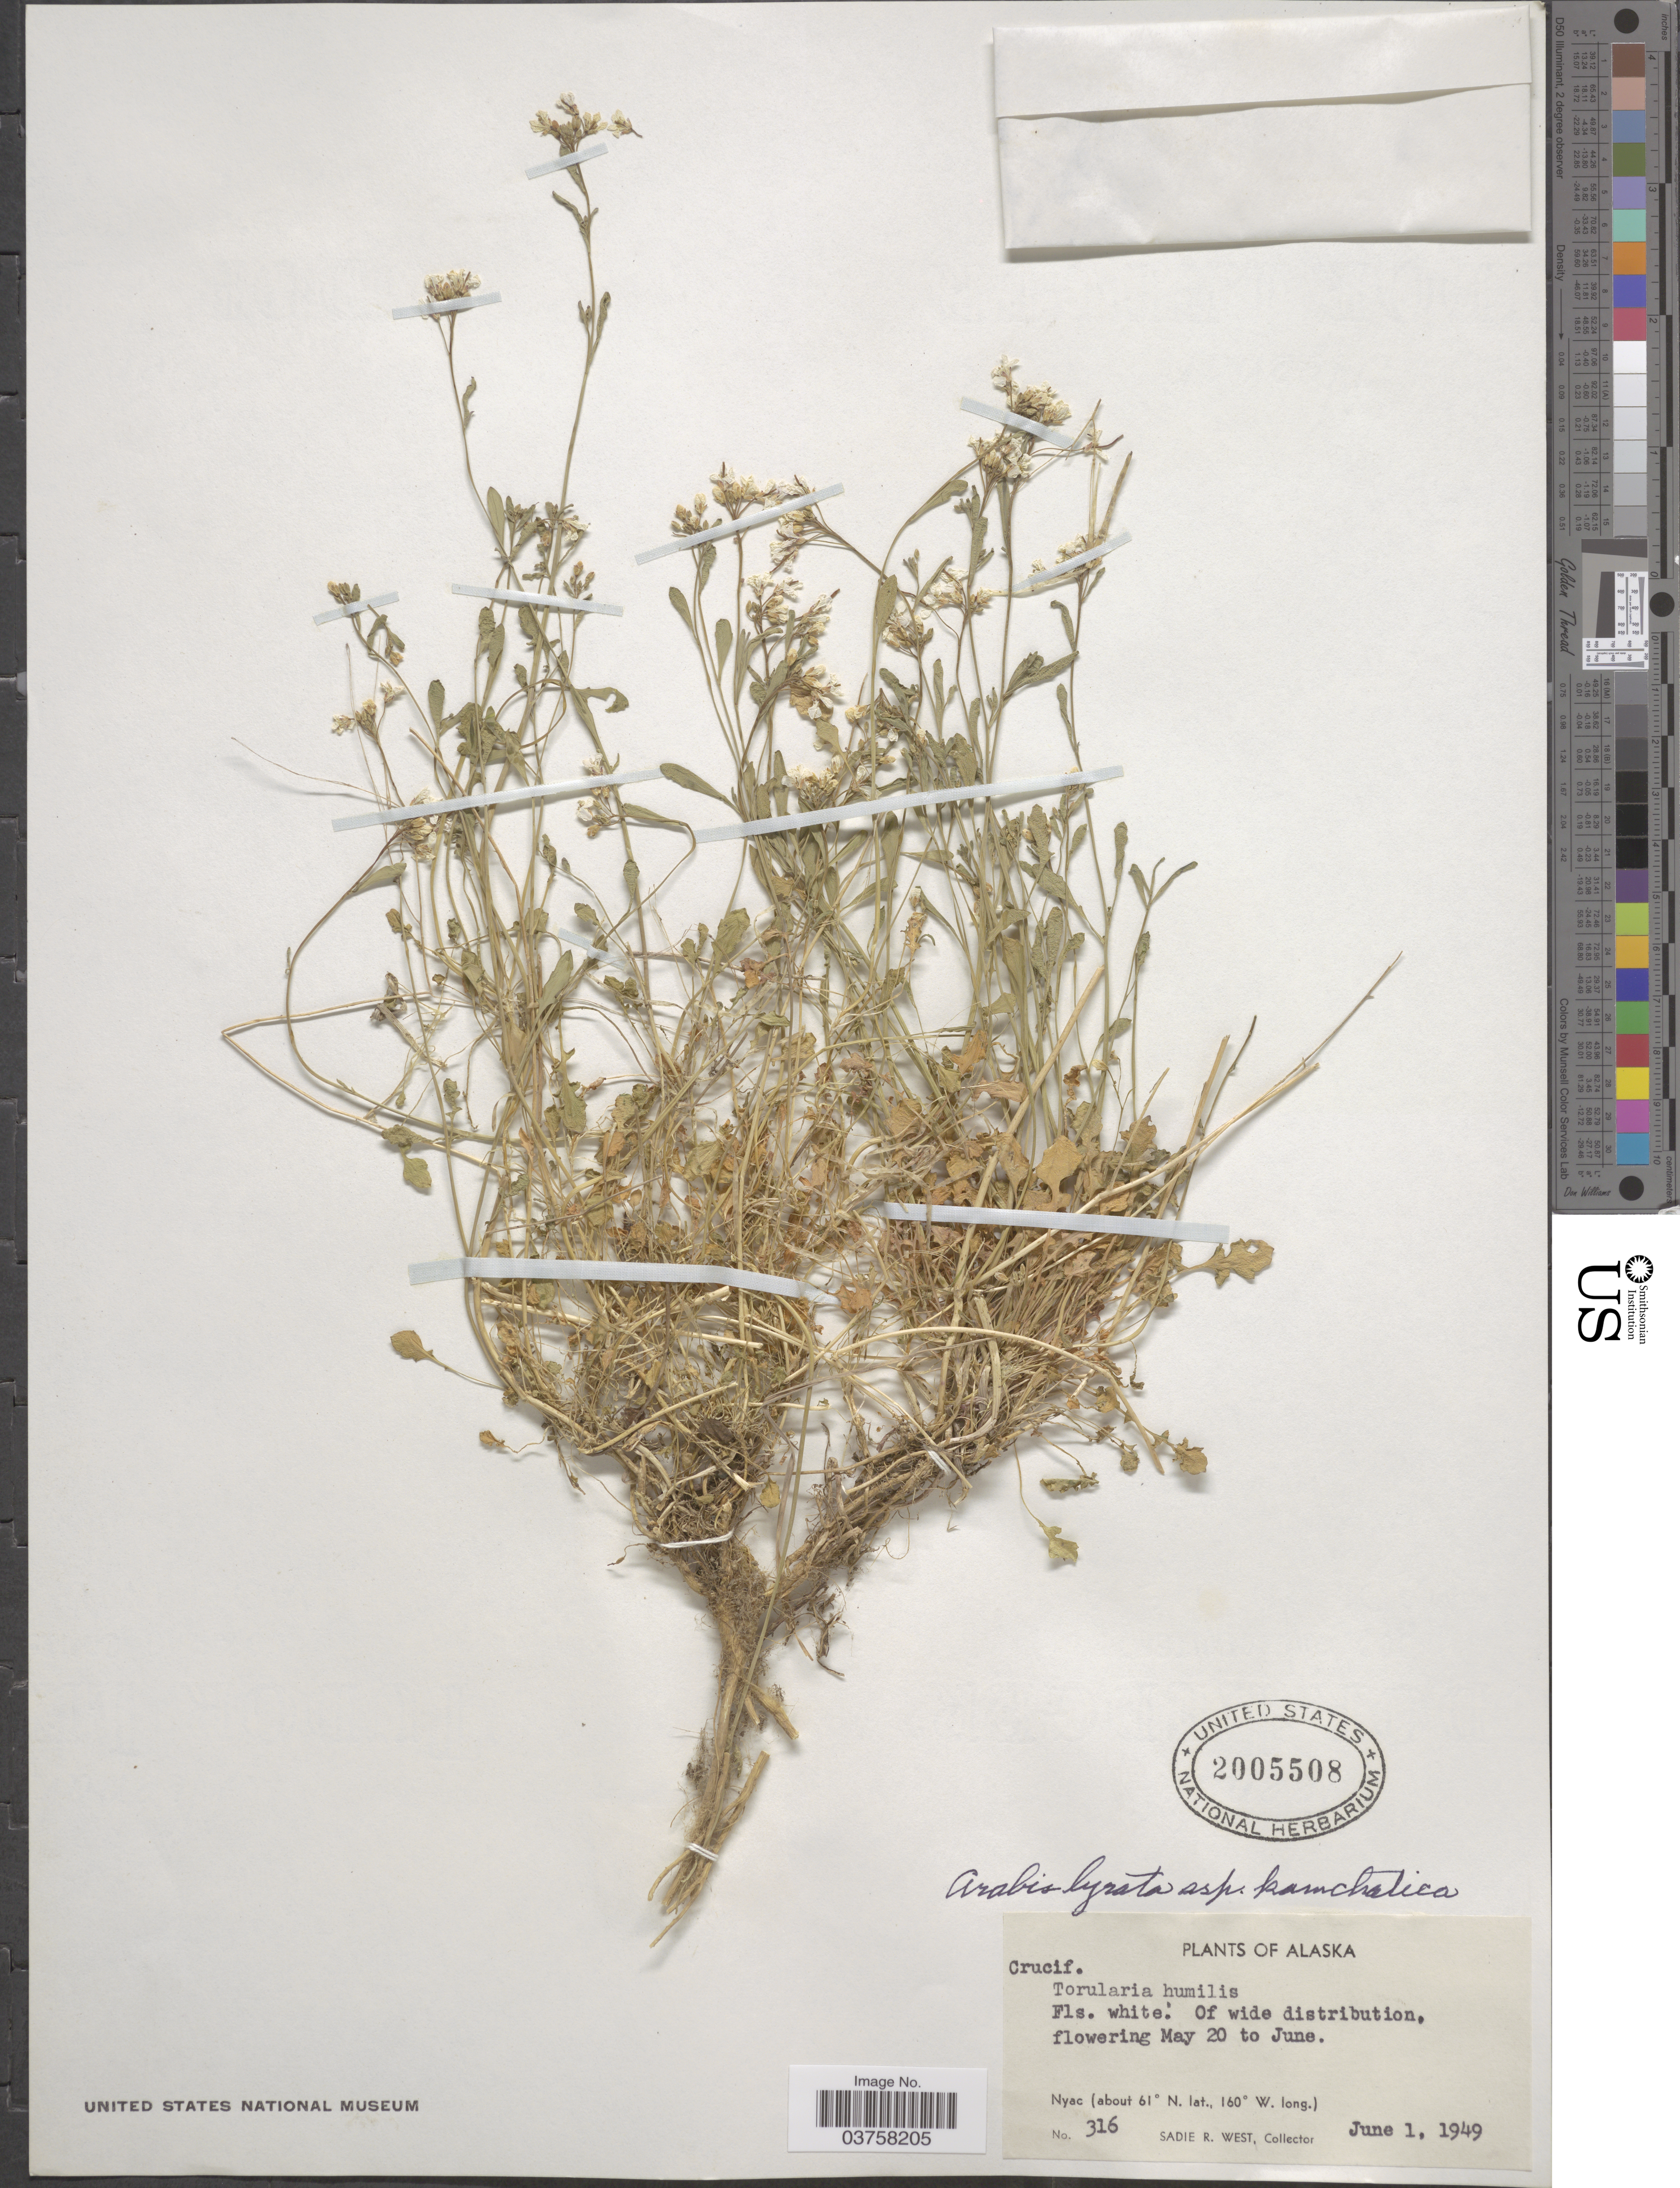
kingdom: Plantae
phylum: Tracheophyta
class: Magnoliopsida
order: Brassicales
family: Brassicaceae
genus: Arabis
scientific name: Arabis lyrata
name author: L.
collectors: S. R. West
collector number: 316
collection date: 1949-06-01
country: United States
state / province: Alaska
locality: Nyac.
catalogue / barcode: US 2005508